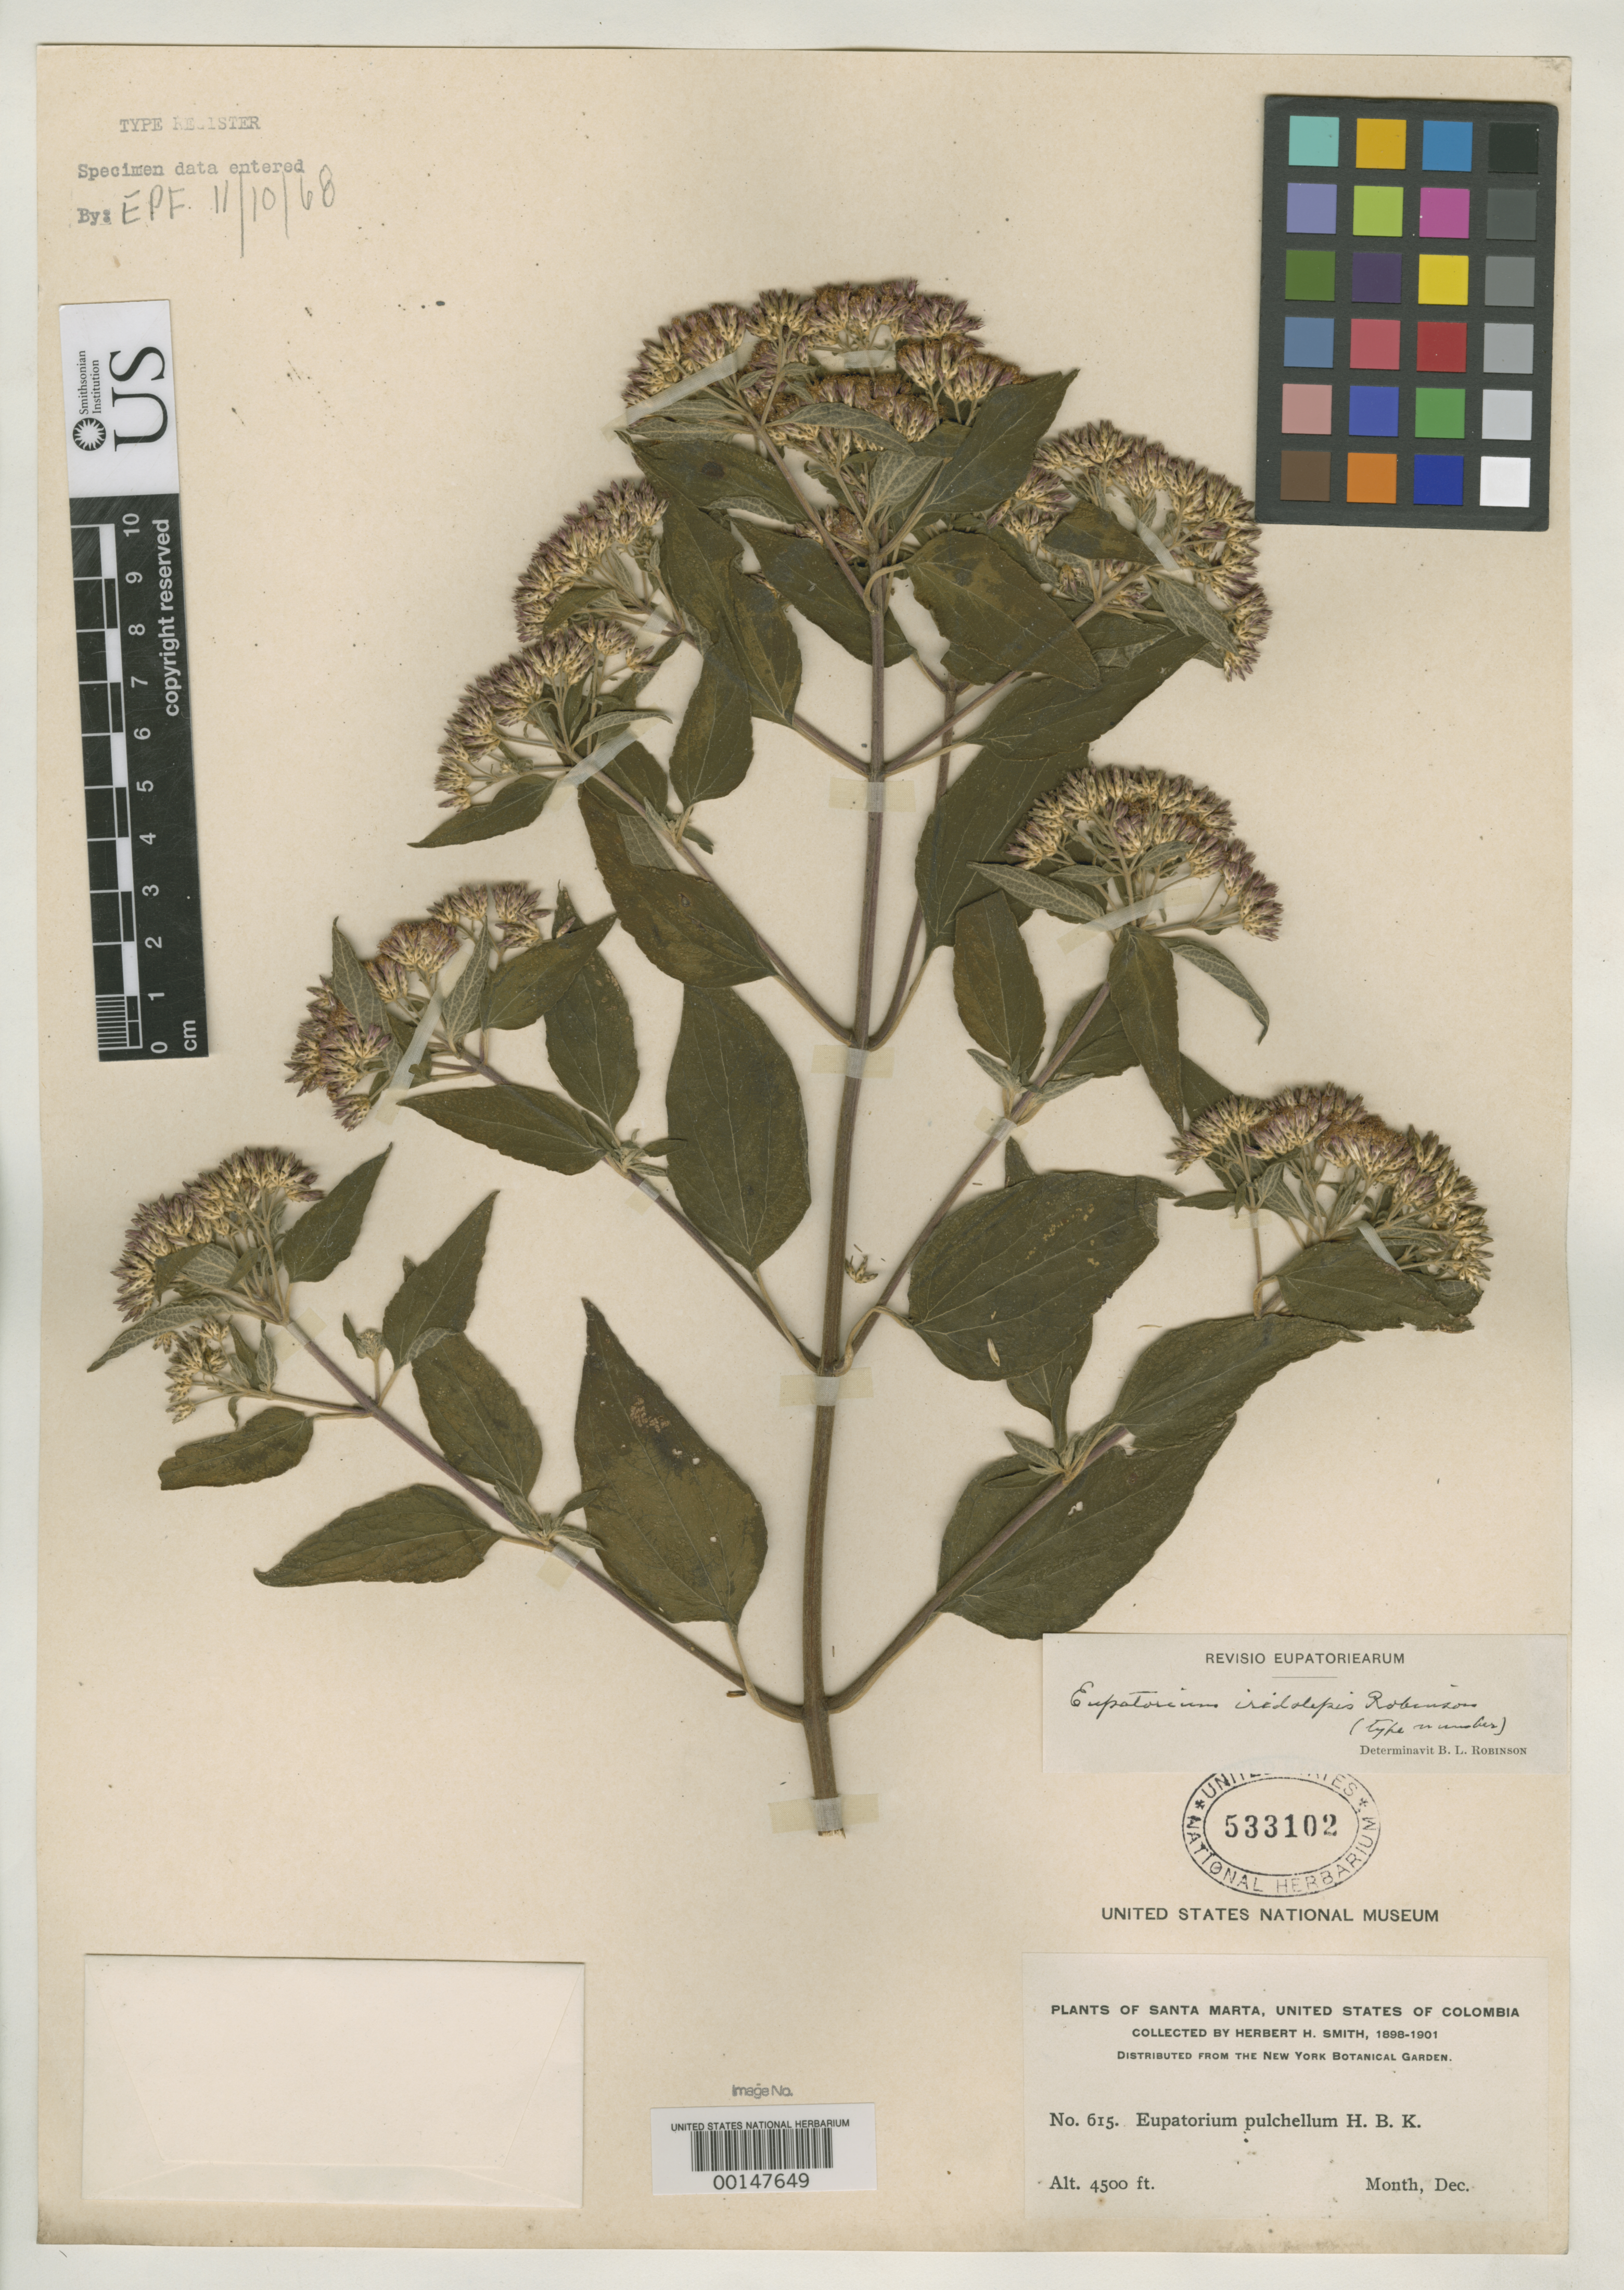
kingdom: Plantae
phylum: Tracheophyta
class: Magnoliopsida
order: Asterales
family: Asteraceae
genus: Eupatorium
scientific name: Eupatorium iridolepis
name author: B.L. Rob.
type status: Isotype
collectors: Herbert H. Smith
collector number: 615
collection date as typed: Dec 1901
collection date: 1901-12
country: Colombia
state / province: Magdalena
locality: Near Santa Marta, Las Nubes.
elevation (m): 1370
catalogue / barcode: US 533102